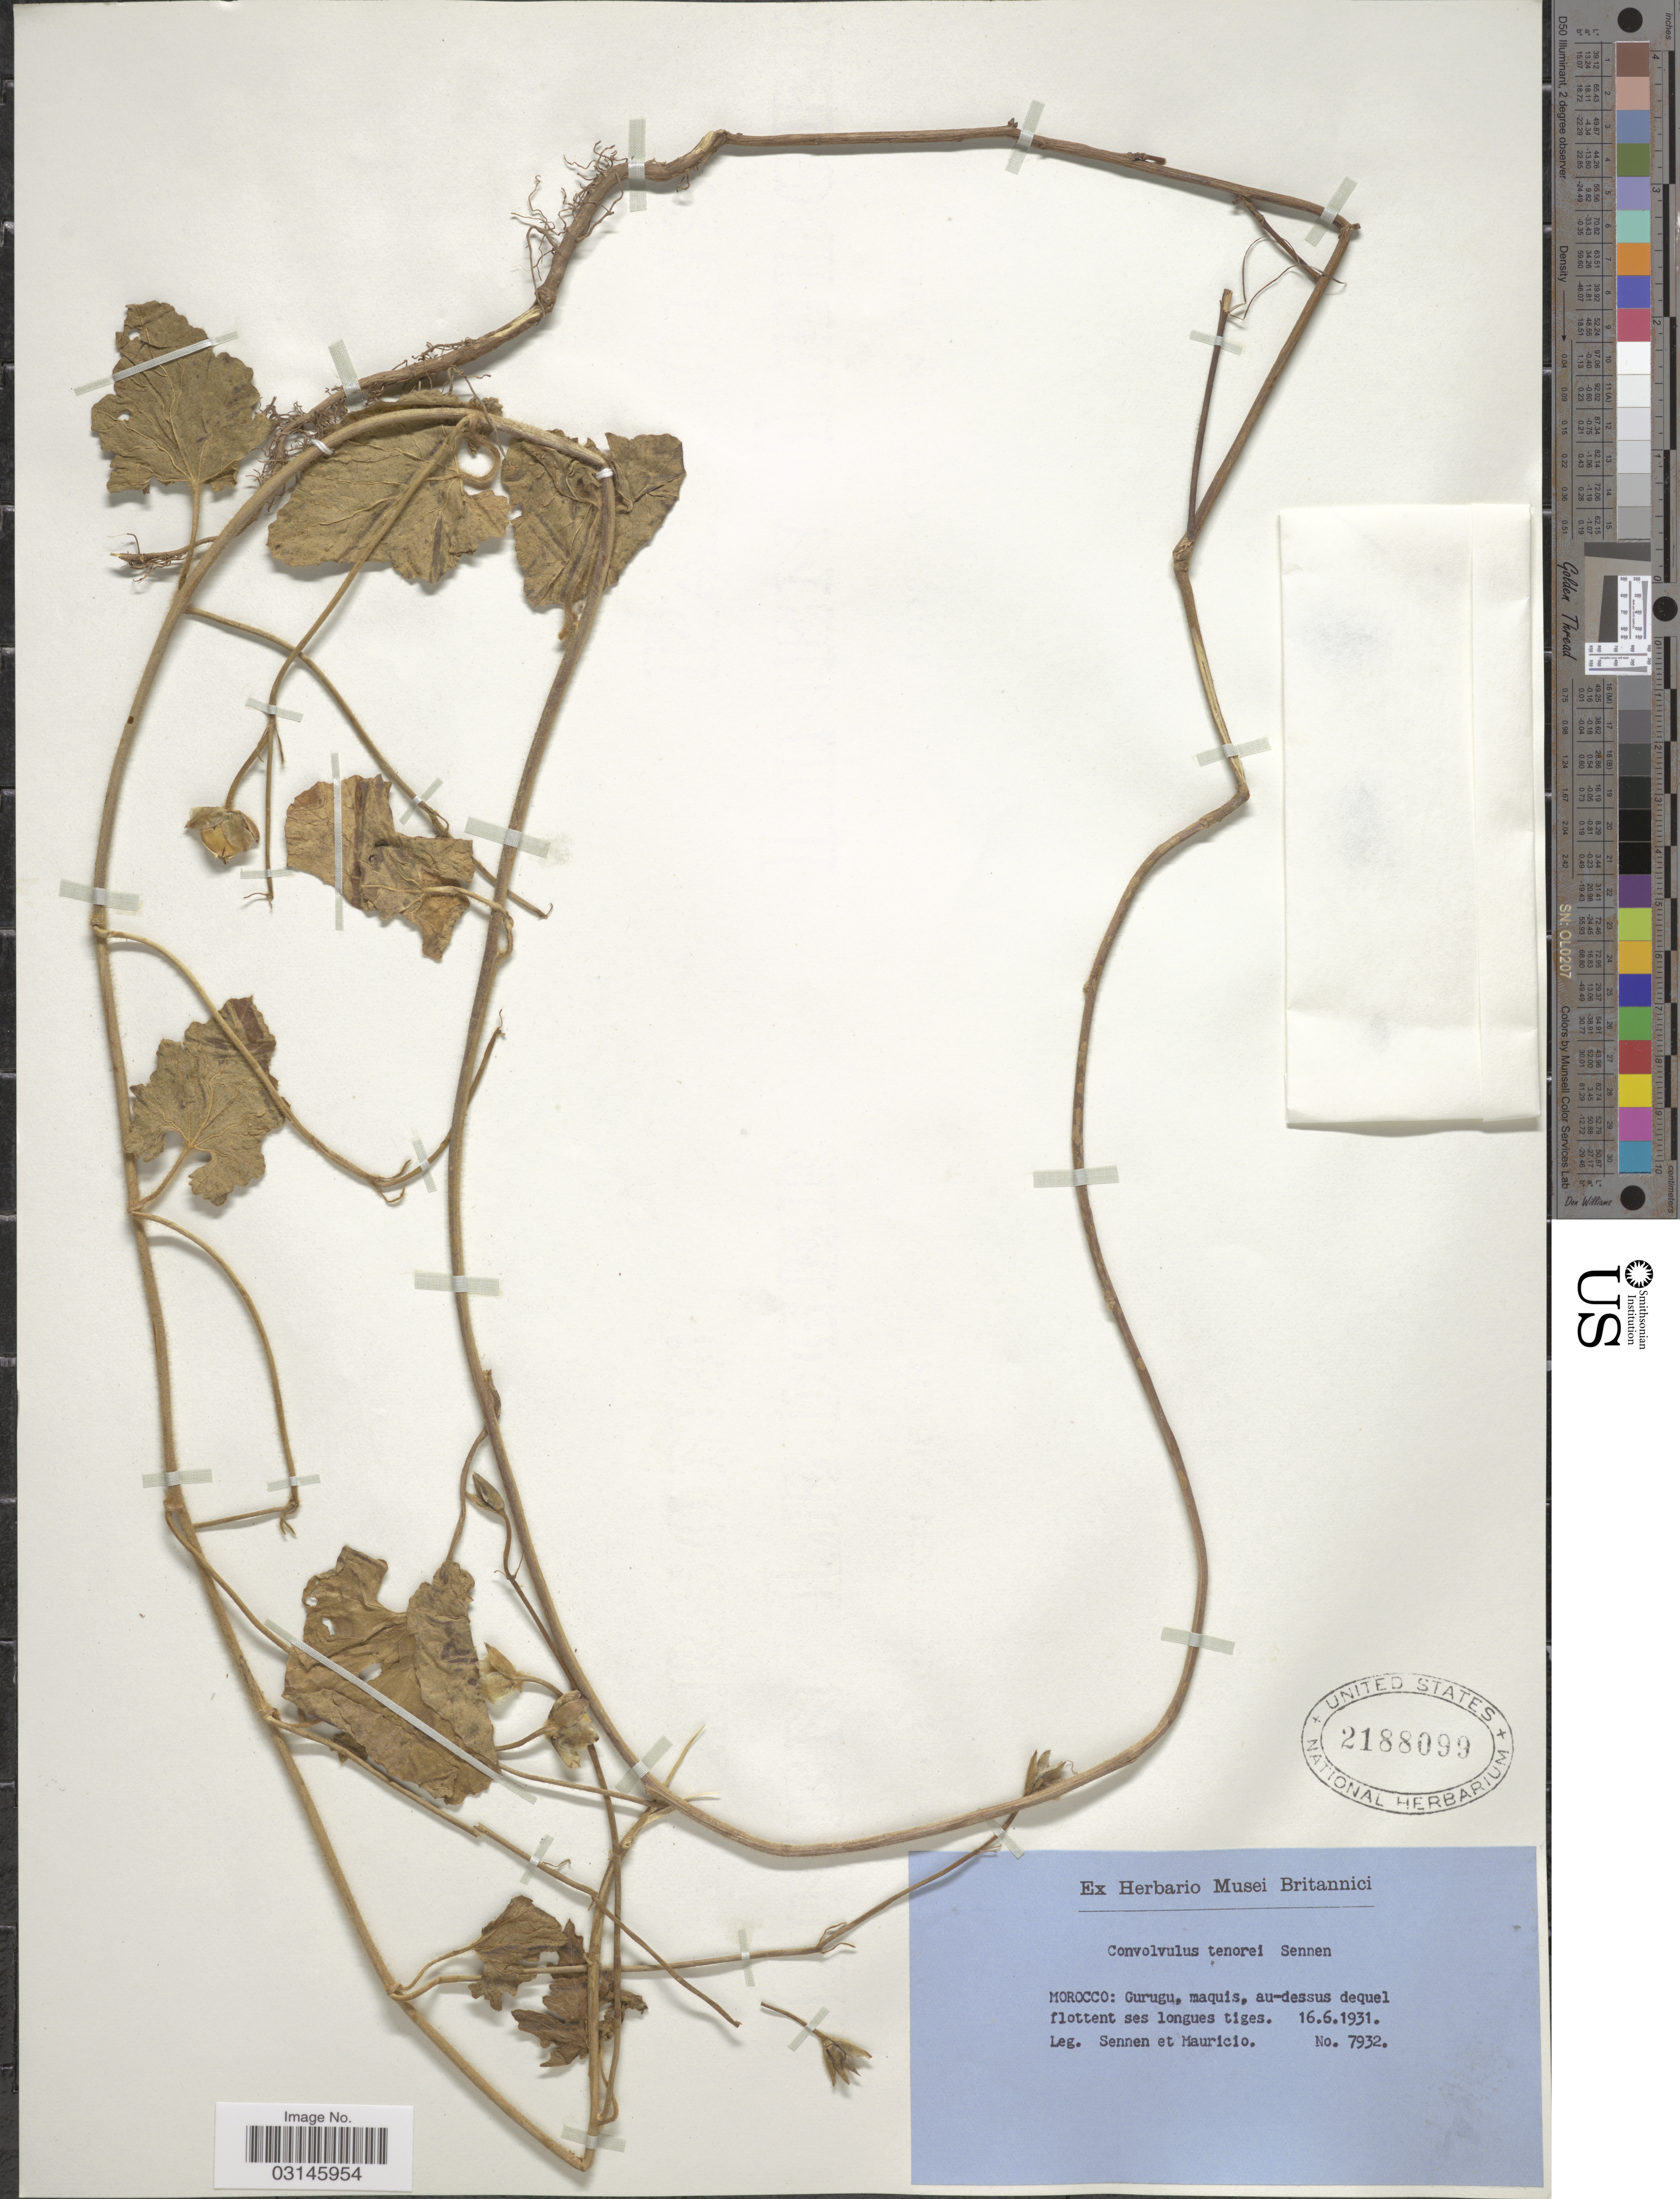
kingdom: Plantae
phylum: Tracheophyta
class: Magnoliopsida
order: Solanales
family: Convolvulaceae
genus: Convolvulus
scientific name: Convolvulus tenorei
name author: Sennen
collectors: E. Sennen & Mauricio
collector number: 7932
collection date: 1931-06-16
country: Morocco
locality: Gurugu.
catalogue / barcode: US 2188099